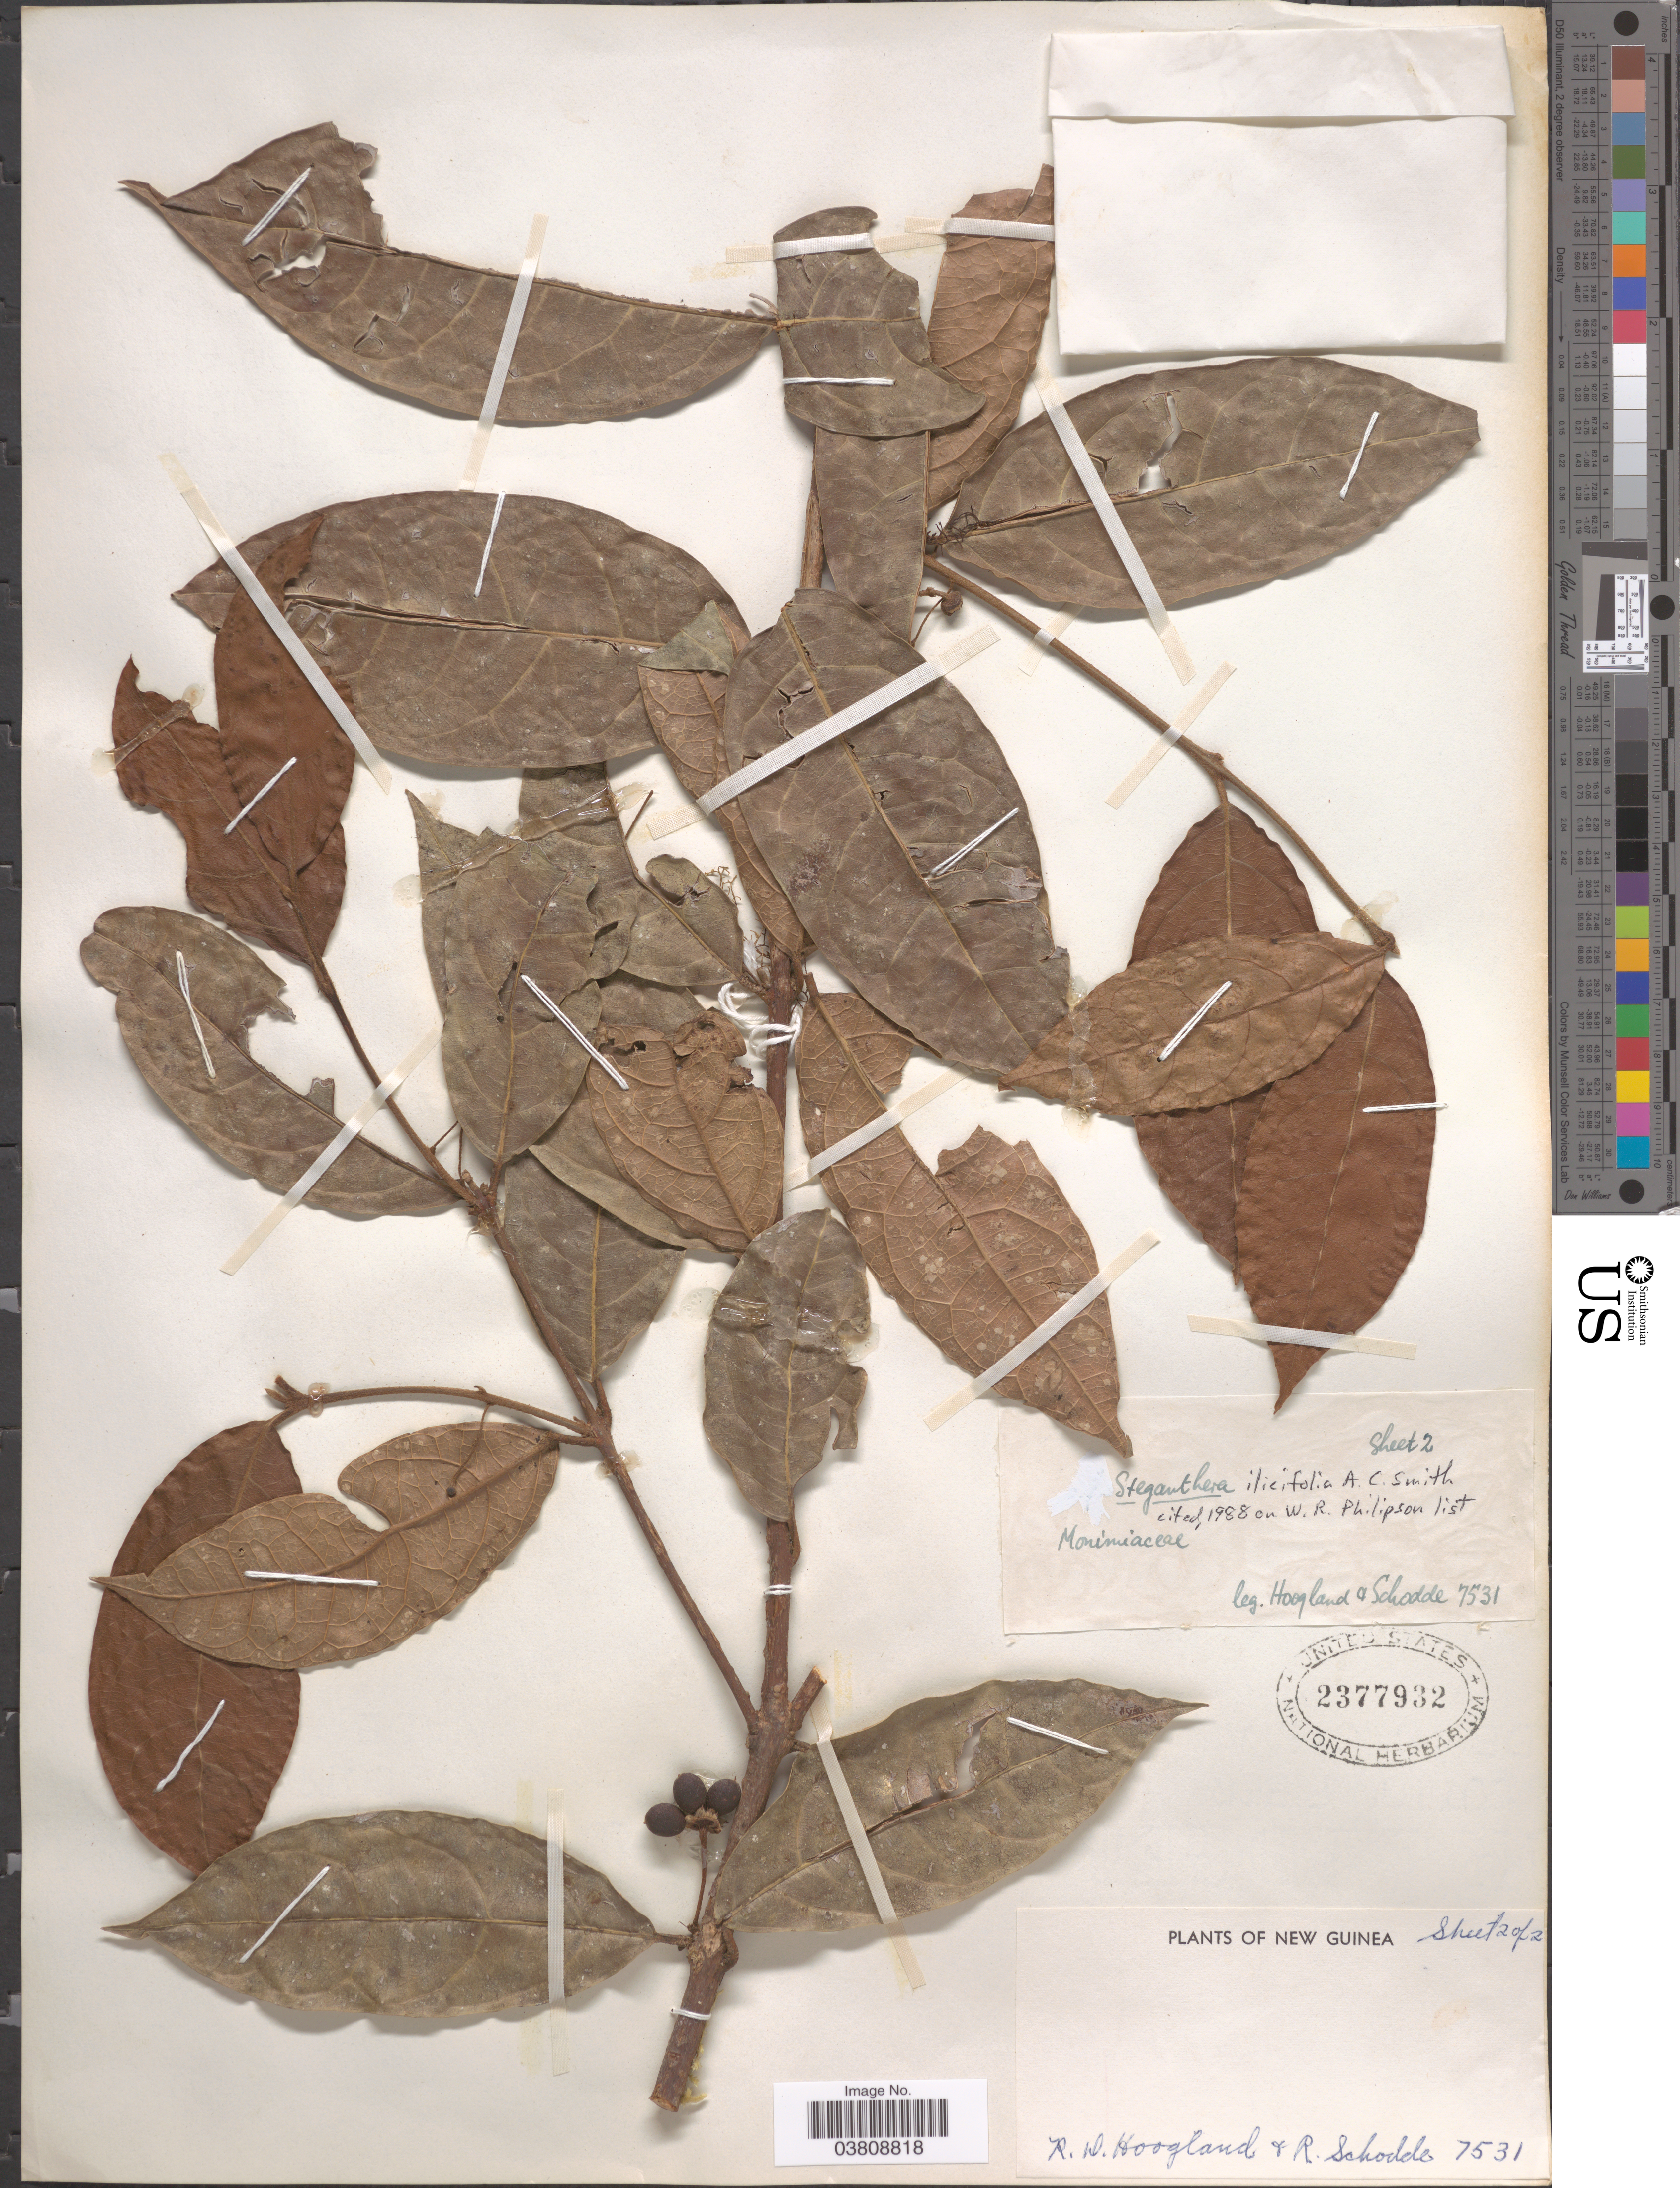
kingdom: Plantae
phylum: Tracheophyta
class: Magnoliopsida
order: Laurales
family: Monimiaceae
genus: Steganthera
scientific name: Steganthera ilicifolia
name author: A.C. Sm.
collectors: R. D. Hoogland & R. Schodde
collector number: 7531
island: New Guinea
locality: New Guinea.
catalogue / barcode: US 2377932